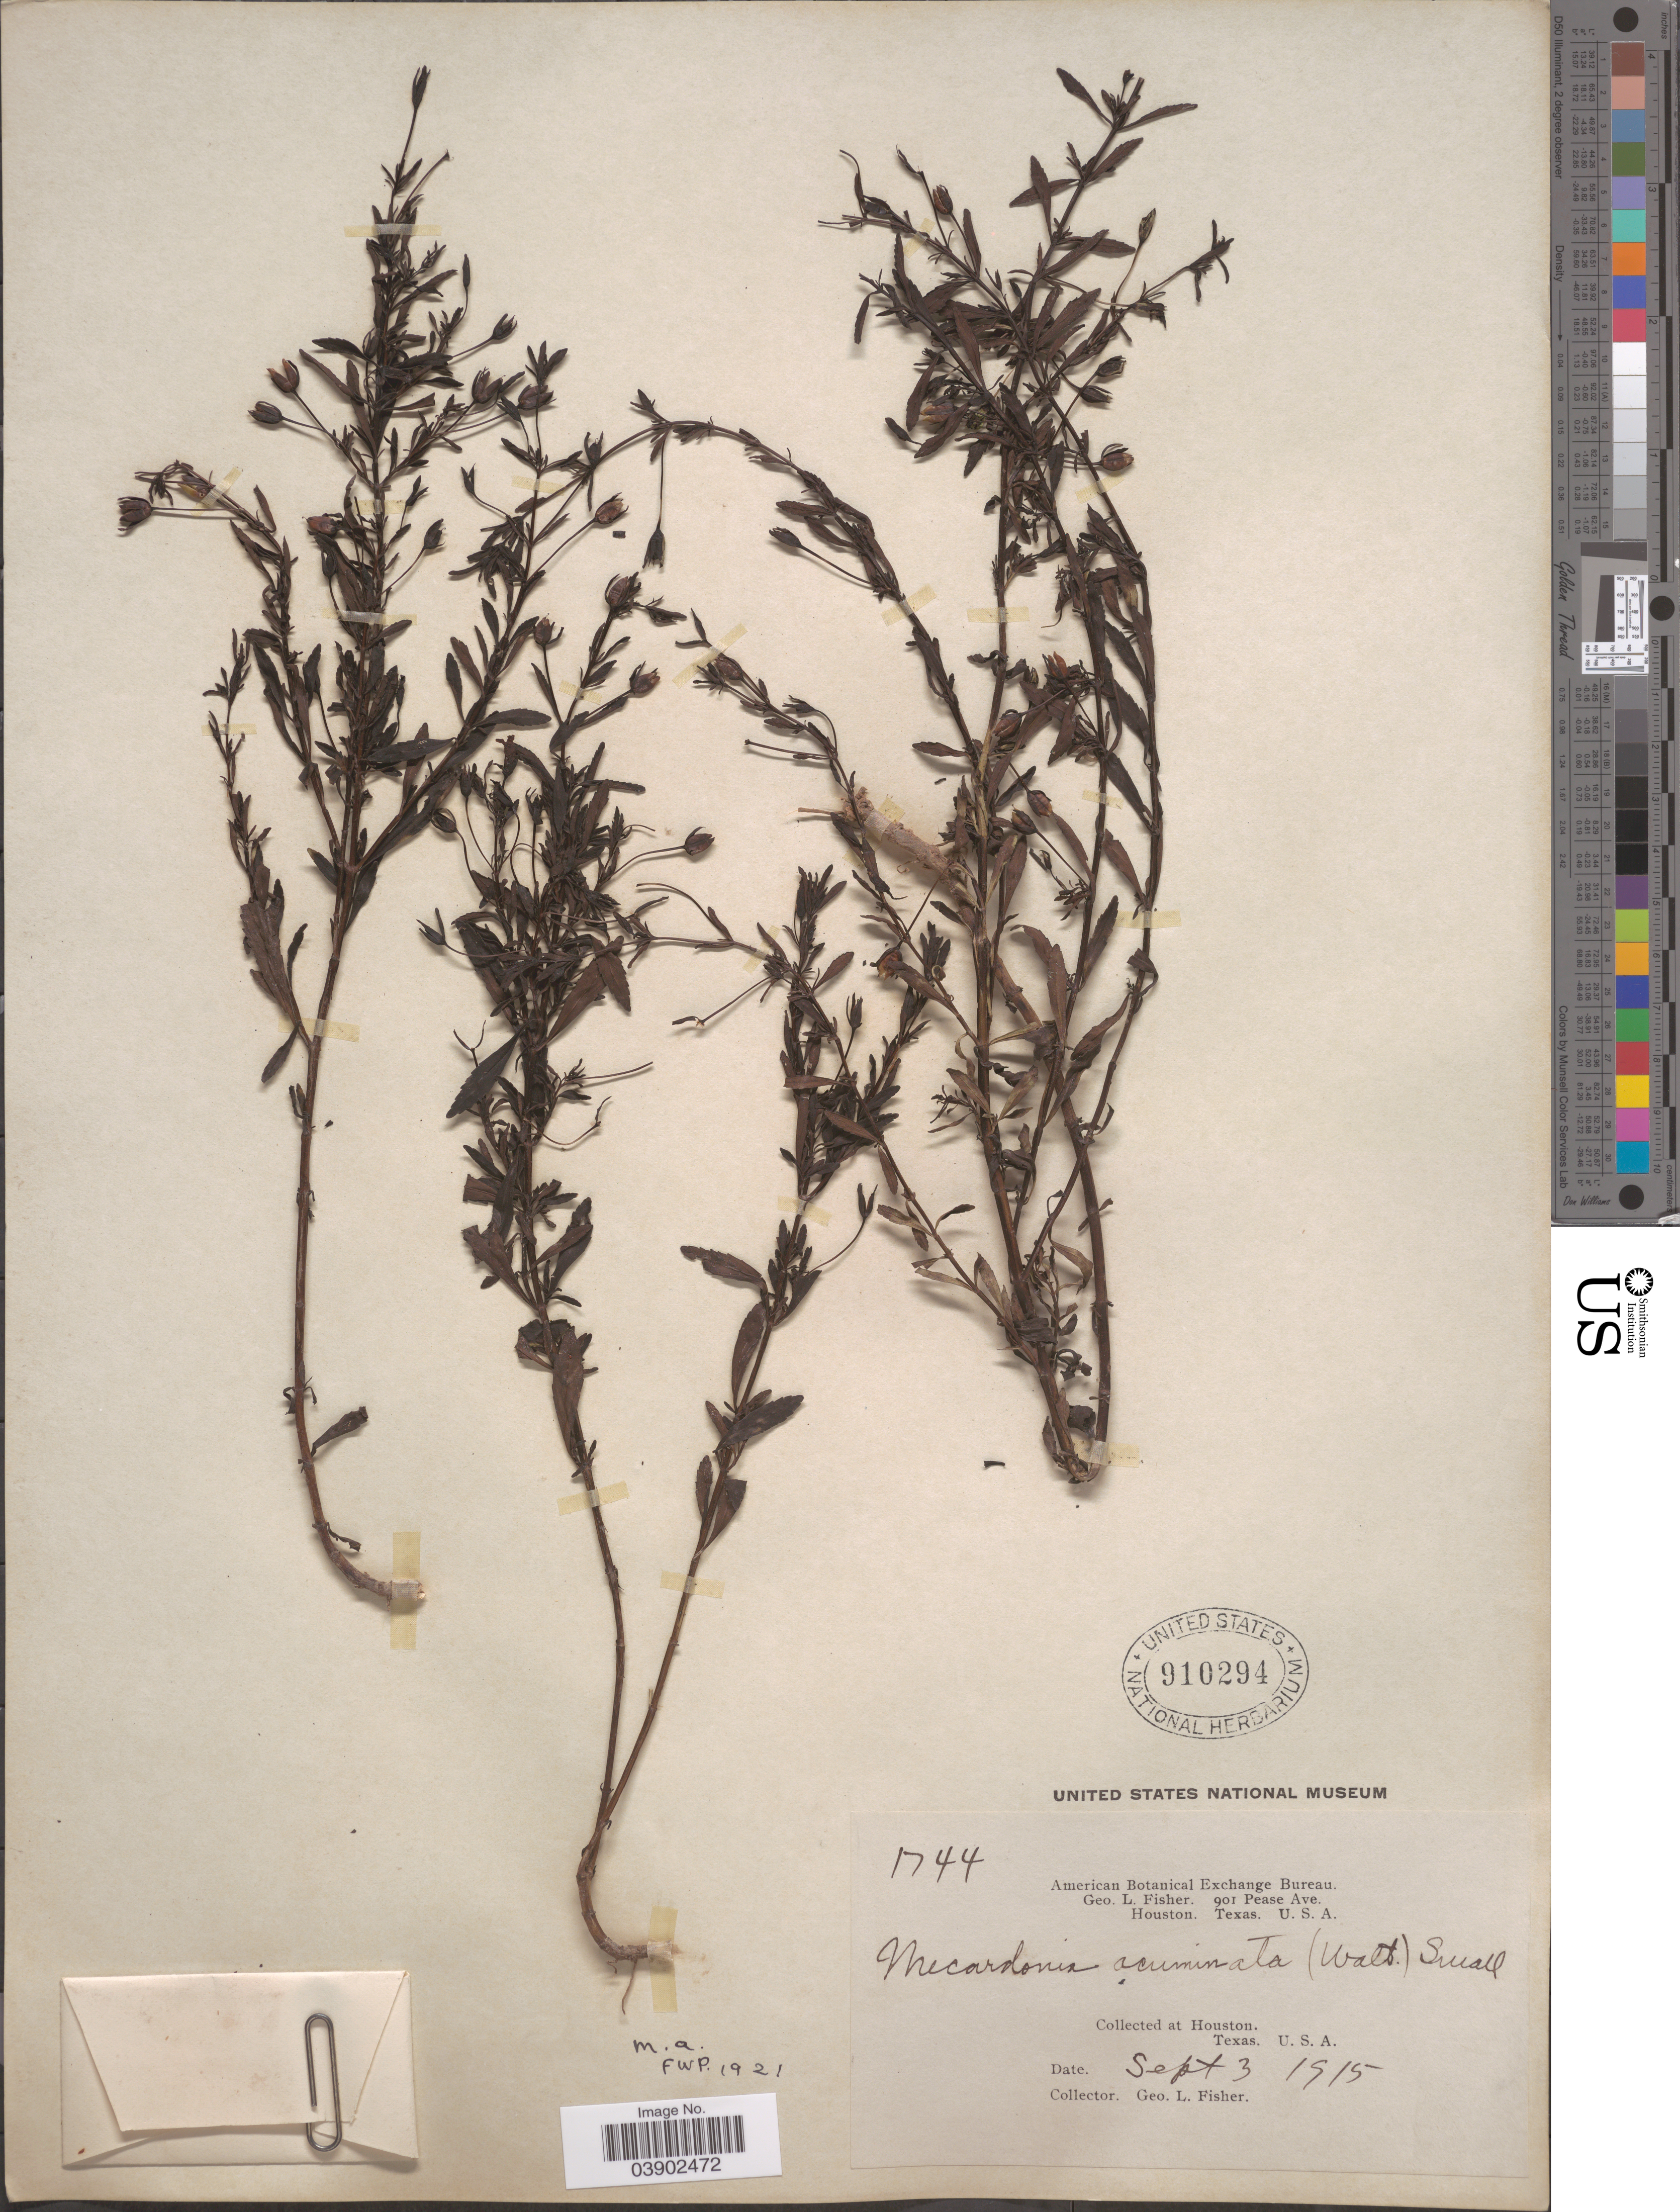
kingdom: Plantae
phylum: Tracheophyta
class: Magnoliopsida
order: Lamiales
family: Plantaginaceae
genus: Mecardonia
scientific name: Mecardonia acuminata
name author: (Walter) Small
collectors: G. L. Fisher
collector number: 1744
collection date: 1915-09-03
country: United States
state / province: Texas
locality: Houston.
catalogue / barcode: US 910294